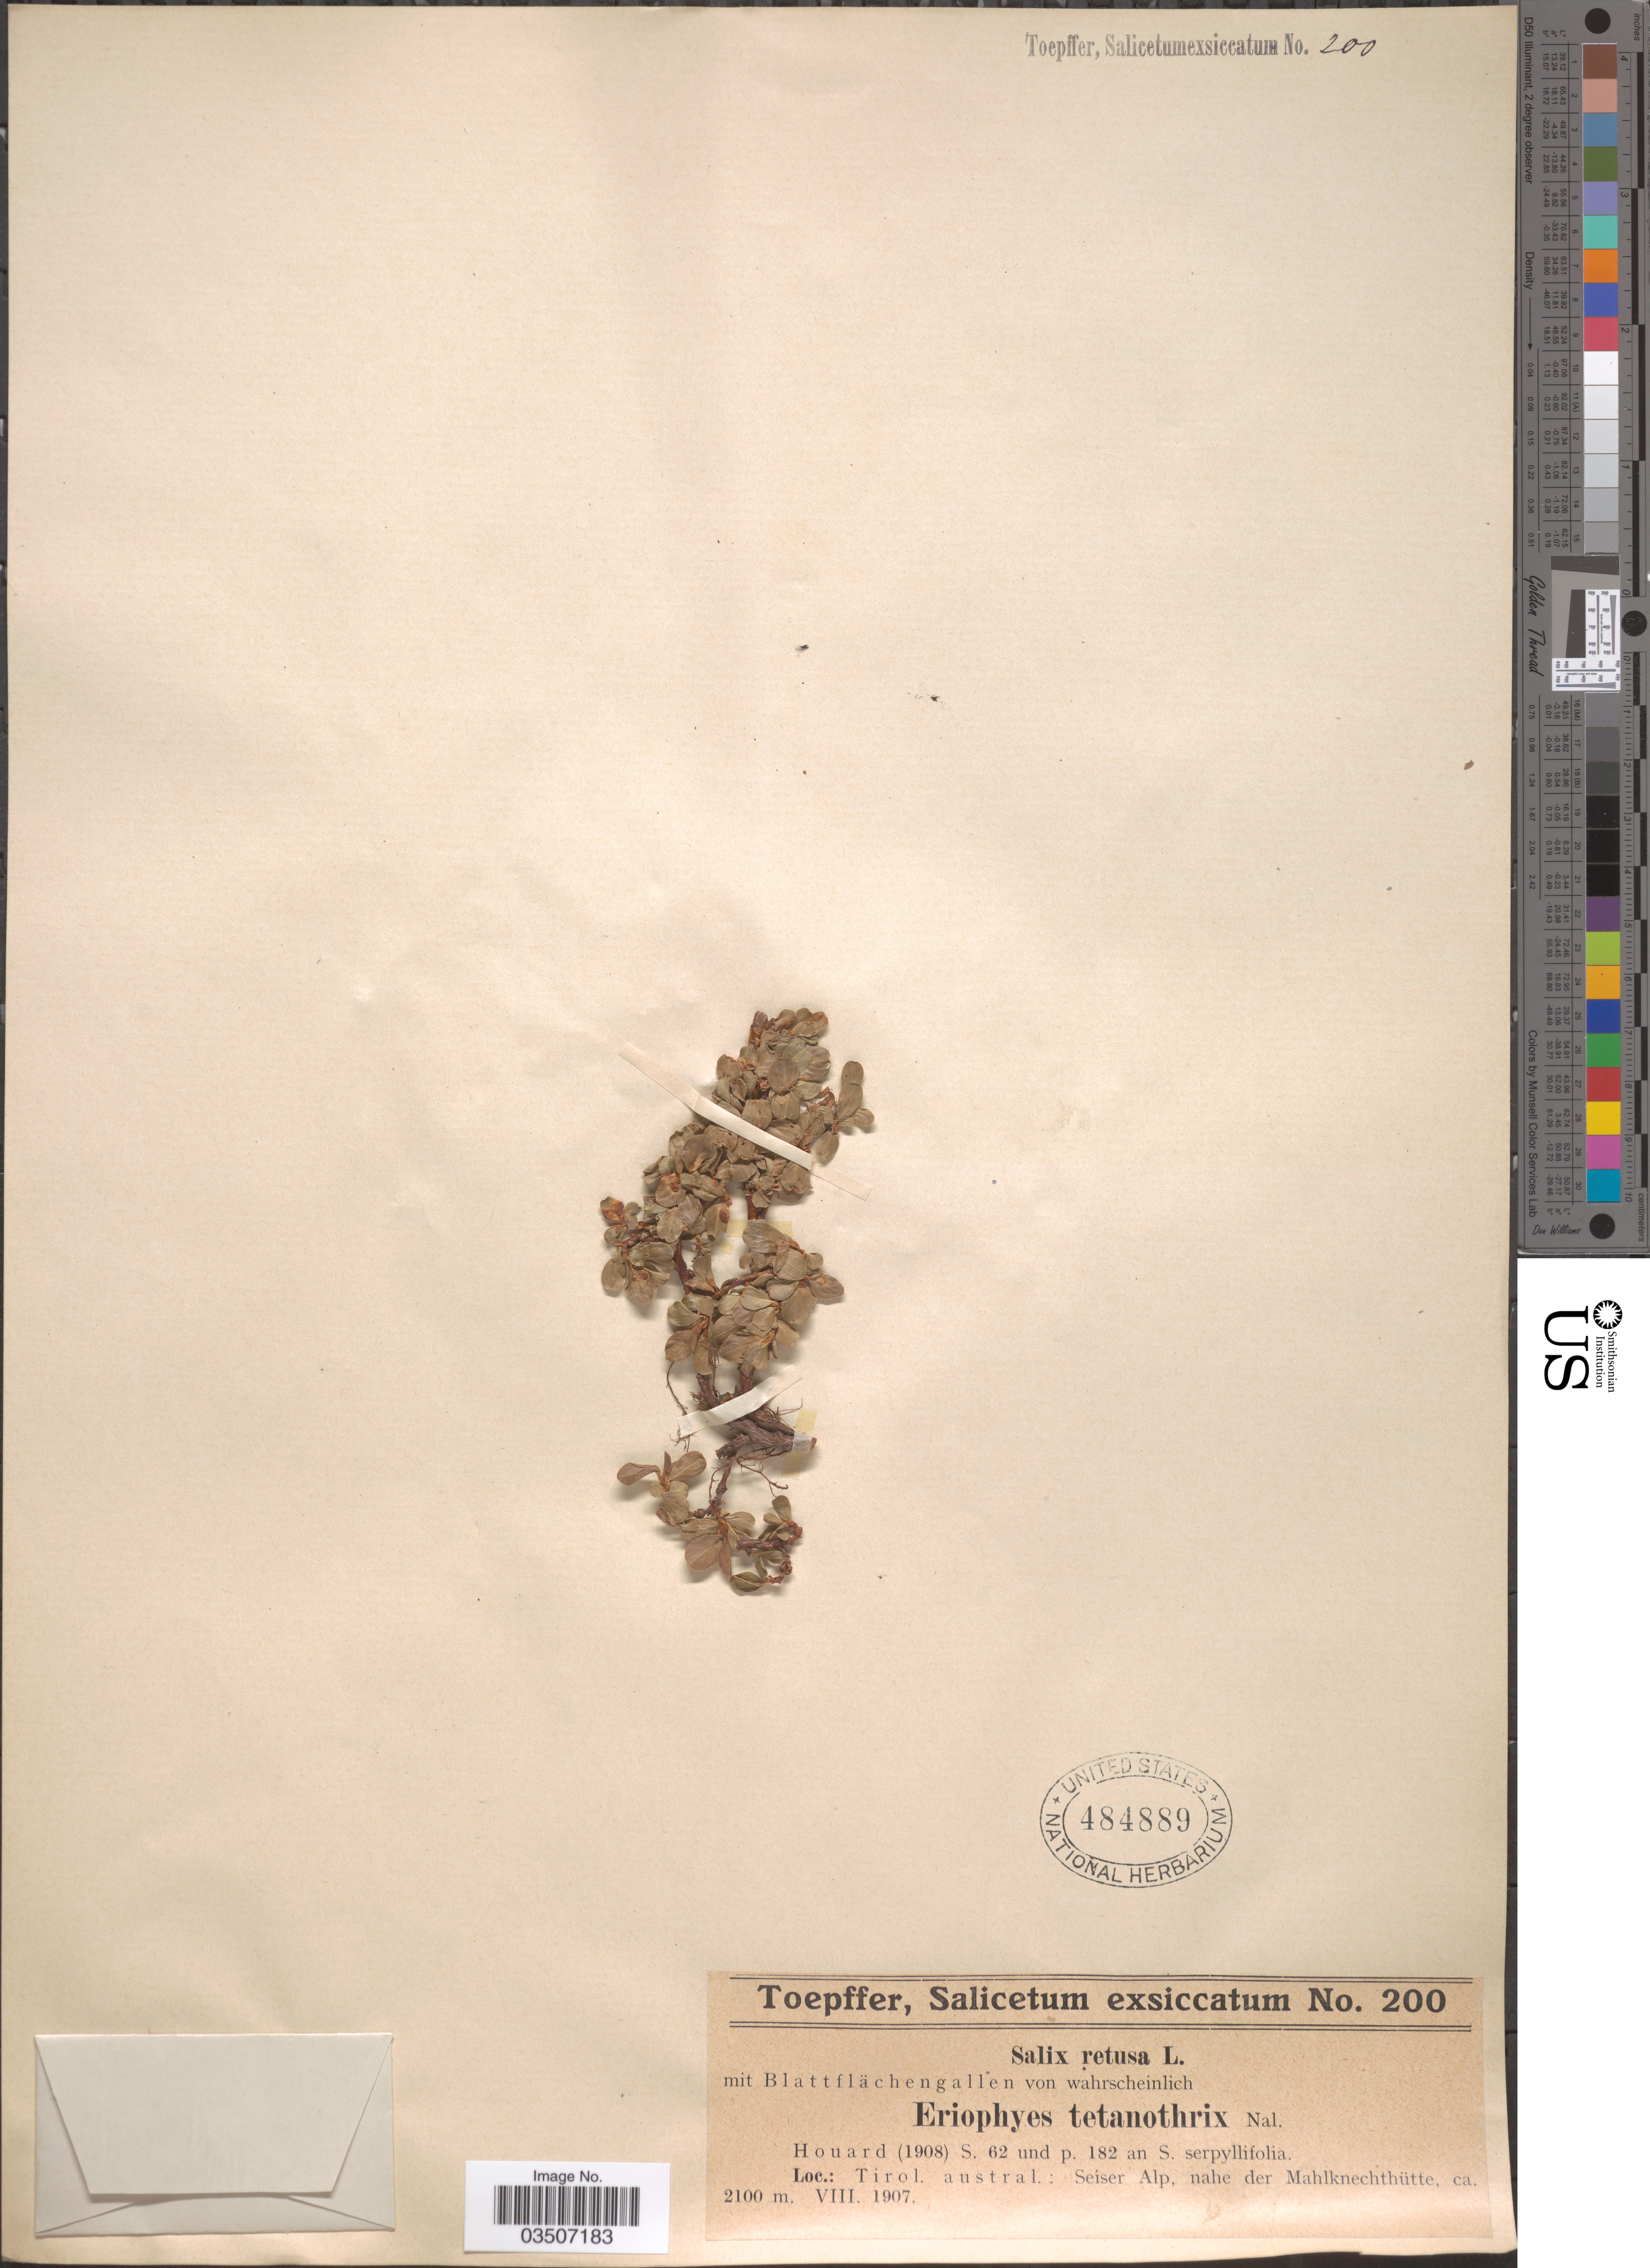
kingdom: Plantae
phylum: Tracheophyta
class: Magnoliopsida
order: Malpighiales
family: Salicaceae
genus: Salix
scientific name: Salix retusa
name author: L.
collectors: A. Toepffer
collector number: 200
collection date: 1907-08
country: Austria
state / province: Styria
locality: Tirol. austral.: Seiser Alp, nahe der Mahlknechthütte.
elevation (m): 2100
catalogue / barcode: US 484889